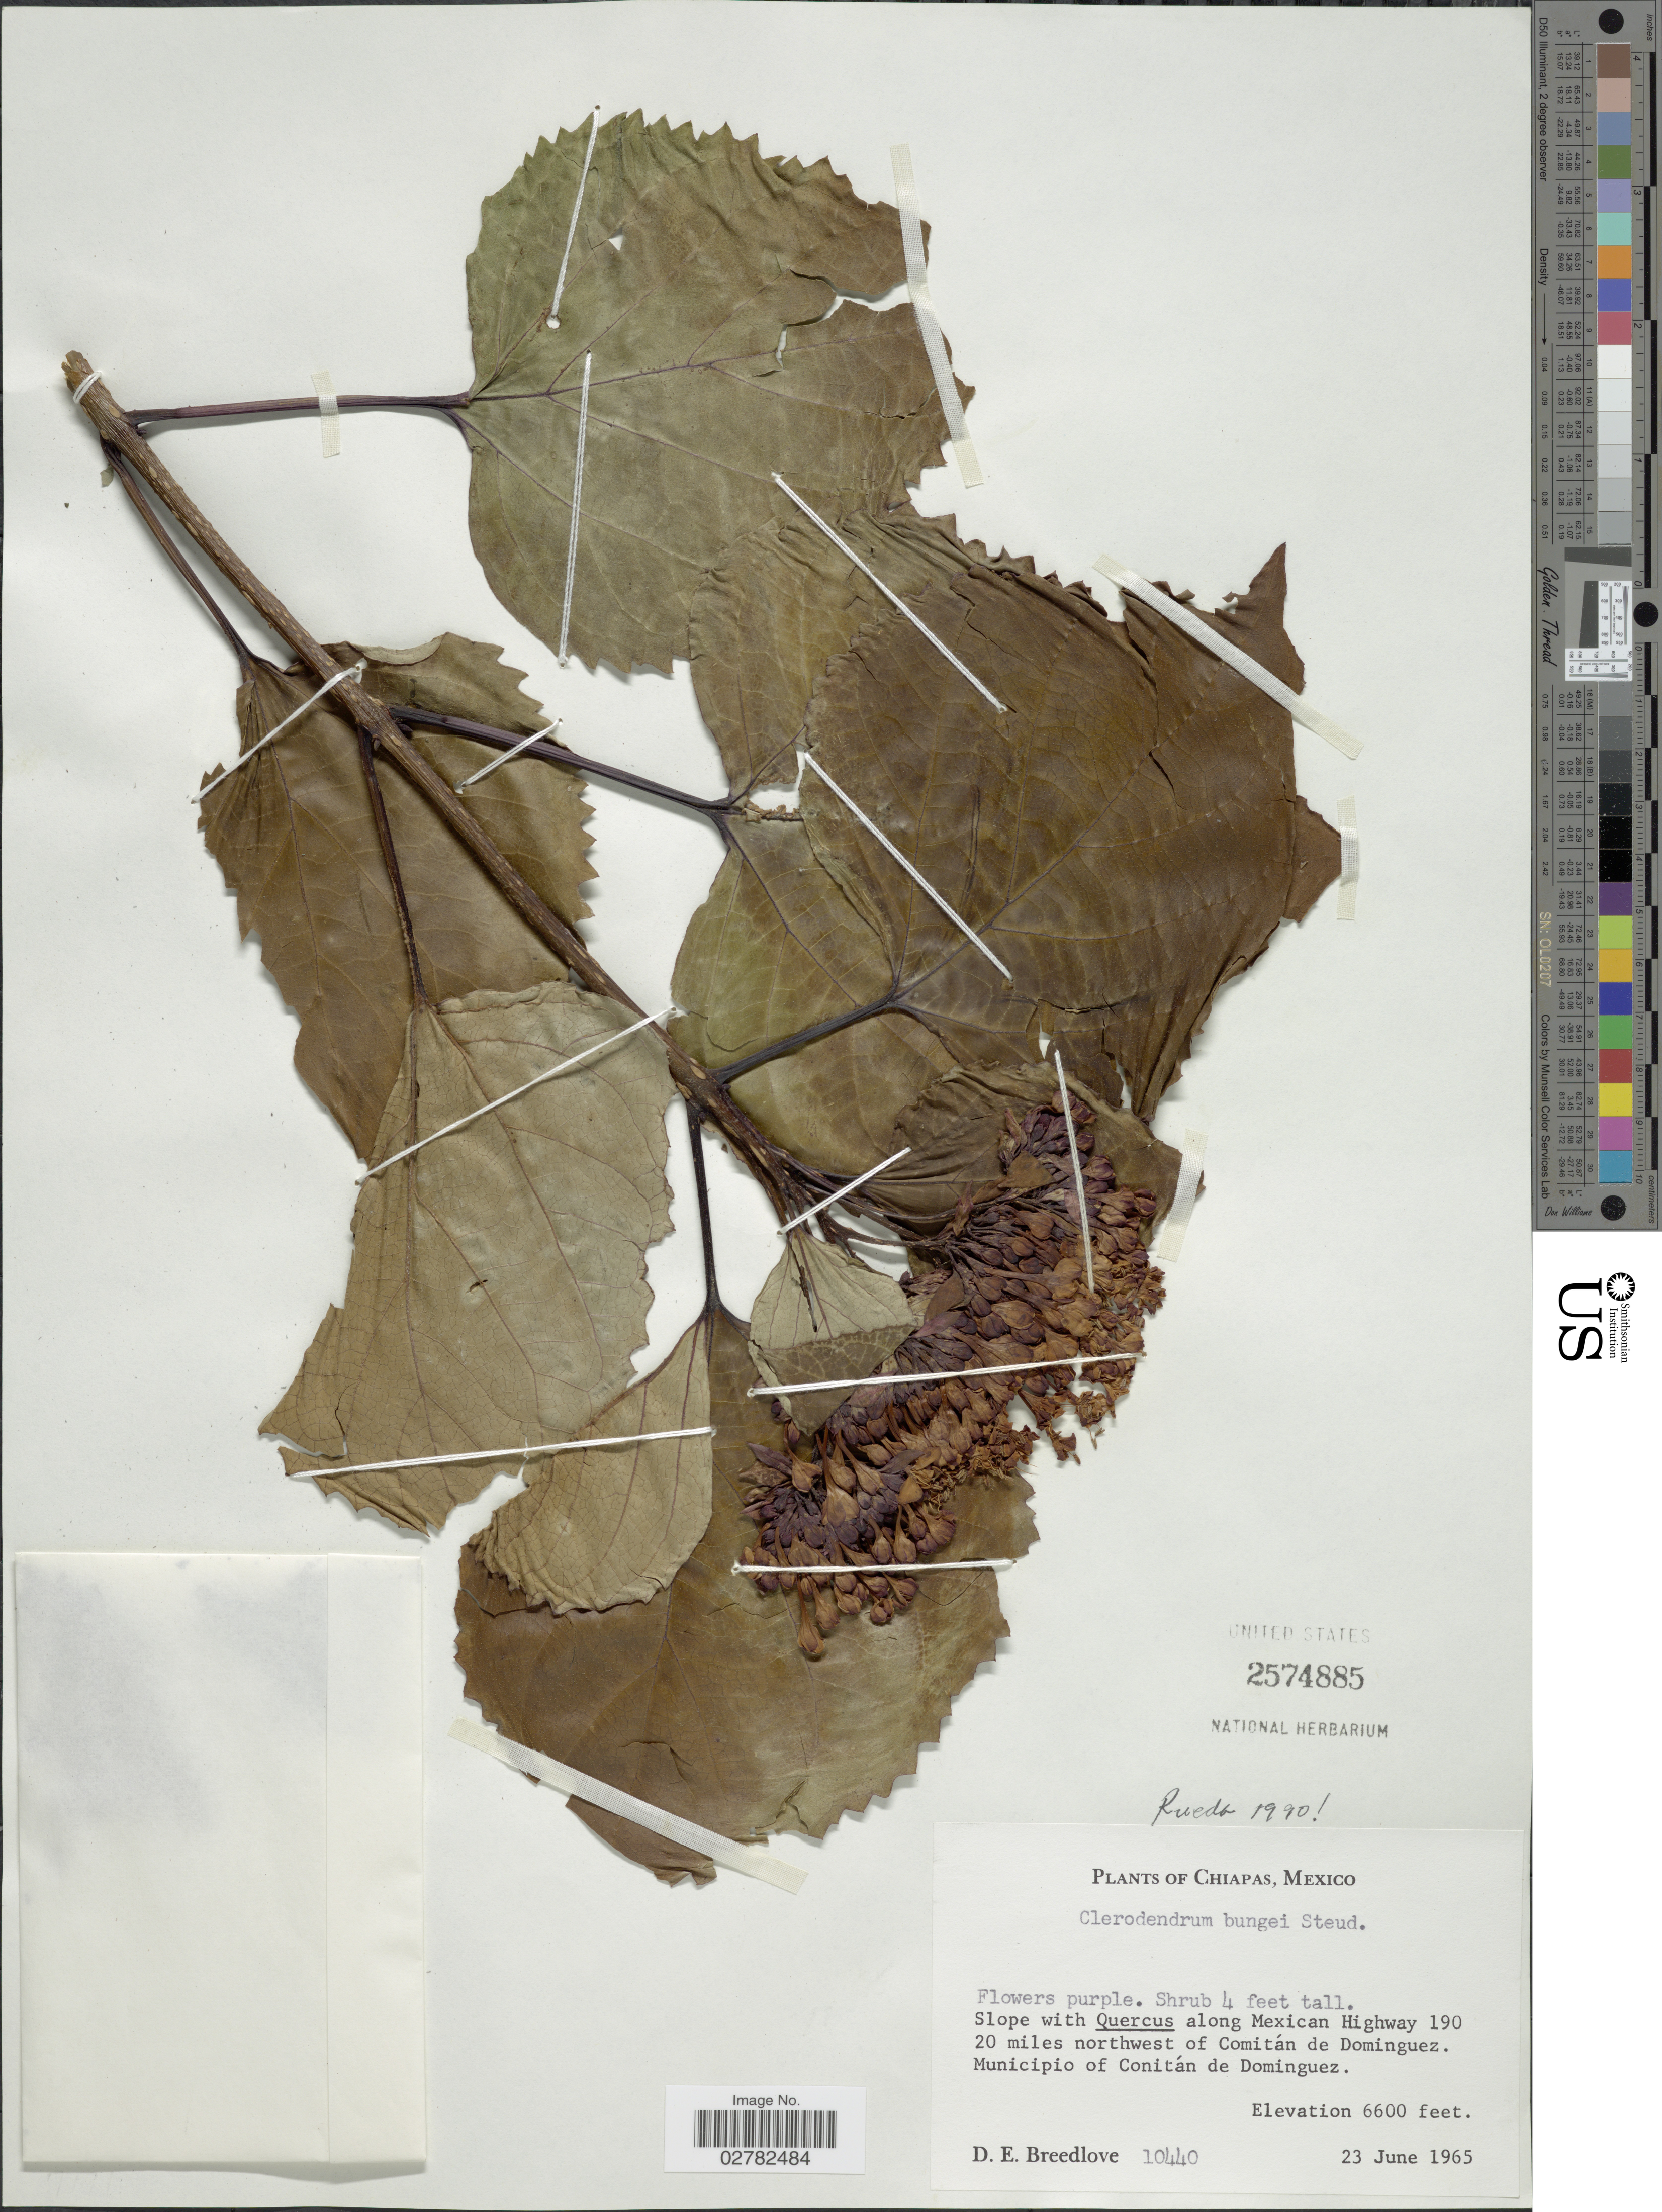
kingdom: Plantae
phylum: Tracheophyta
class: Magnoliopsida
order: Lamiales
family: Lamiaceae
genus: Clerodendrum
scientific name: Clerodendrum bungei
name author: Steud.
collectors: D. E. Breedlove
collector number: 10440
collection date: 1965-06-23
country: Mexico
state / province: Chiapas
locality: Slope with Quercus along Mexican Highway 190 20 miles northwest of Comitán de Dominguez. Municipio of Conitán de Dominguez.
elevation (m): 2012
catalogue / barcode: US 2574885